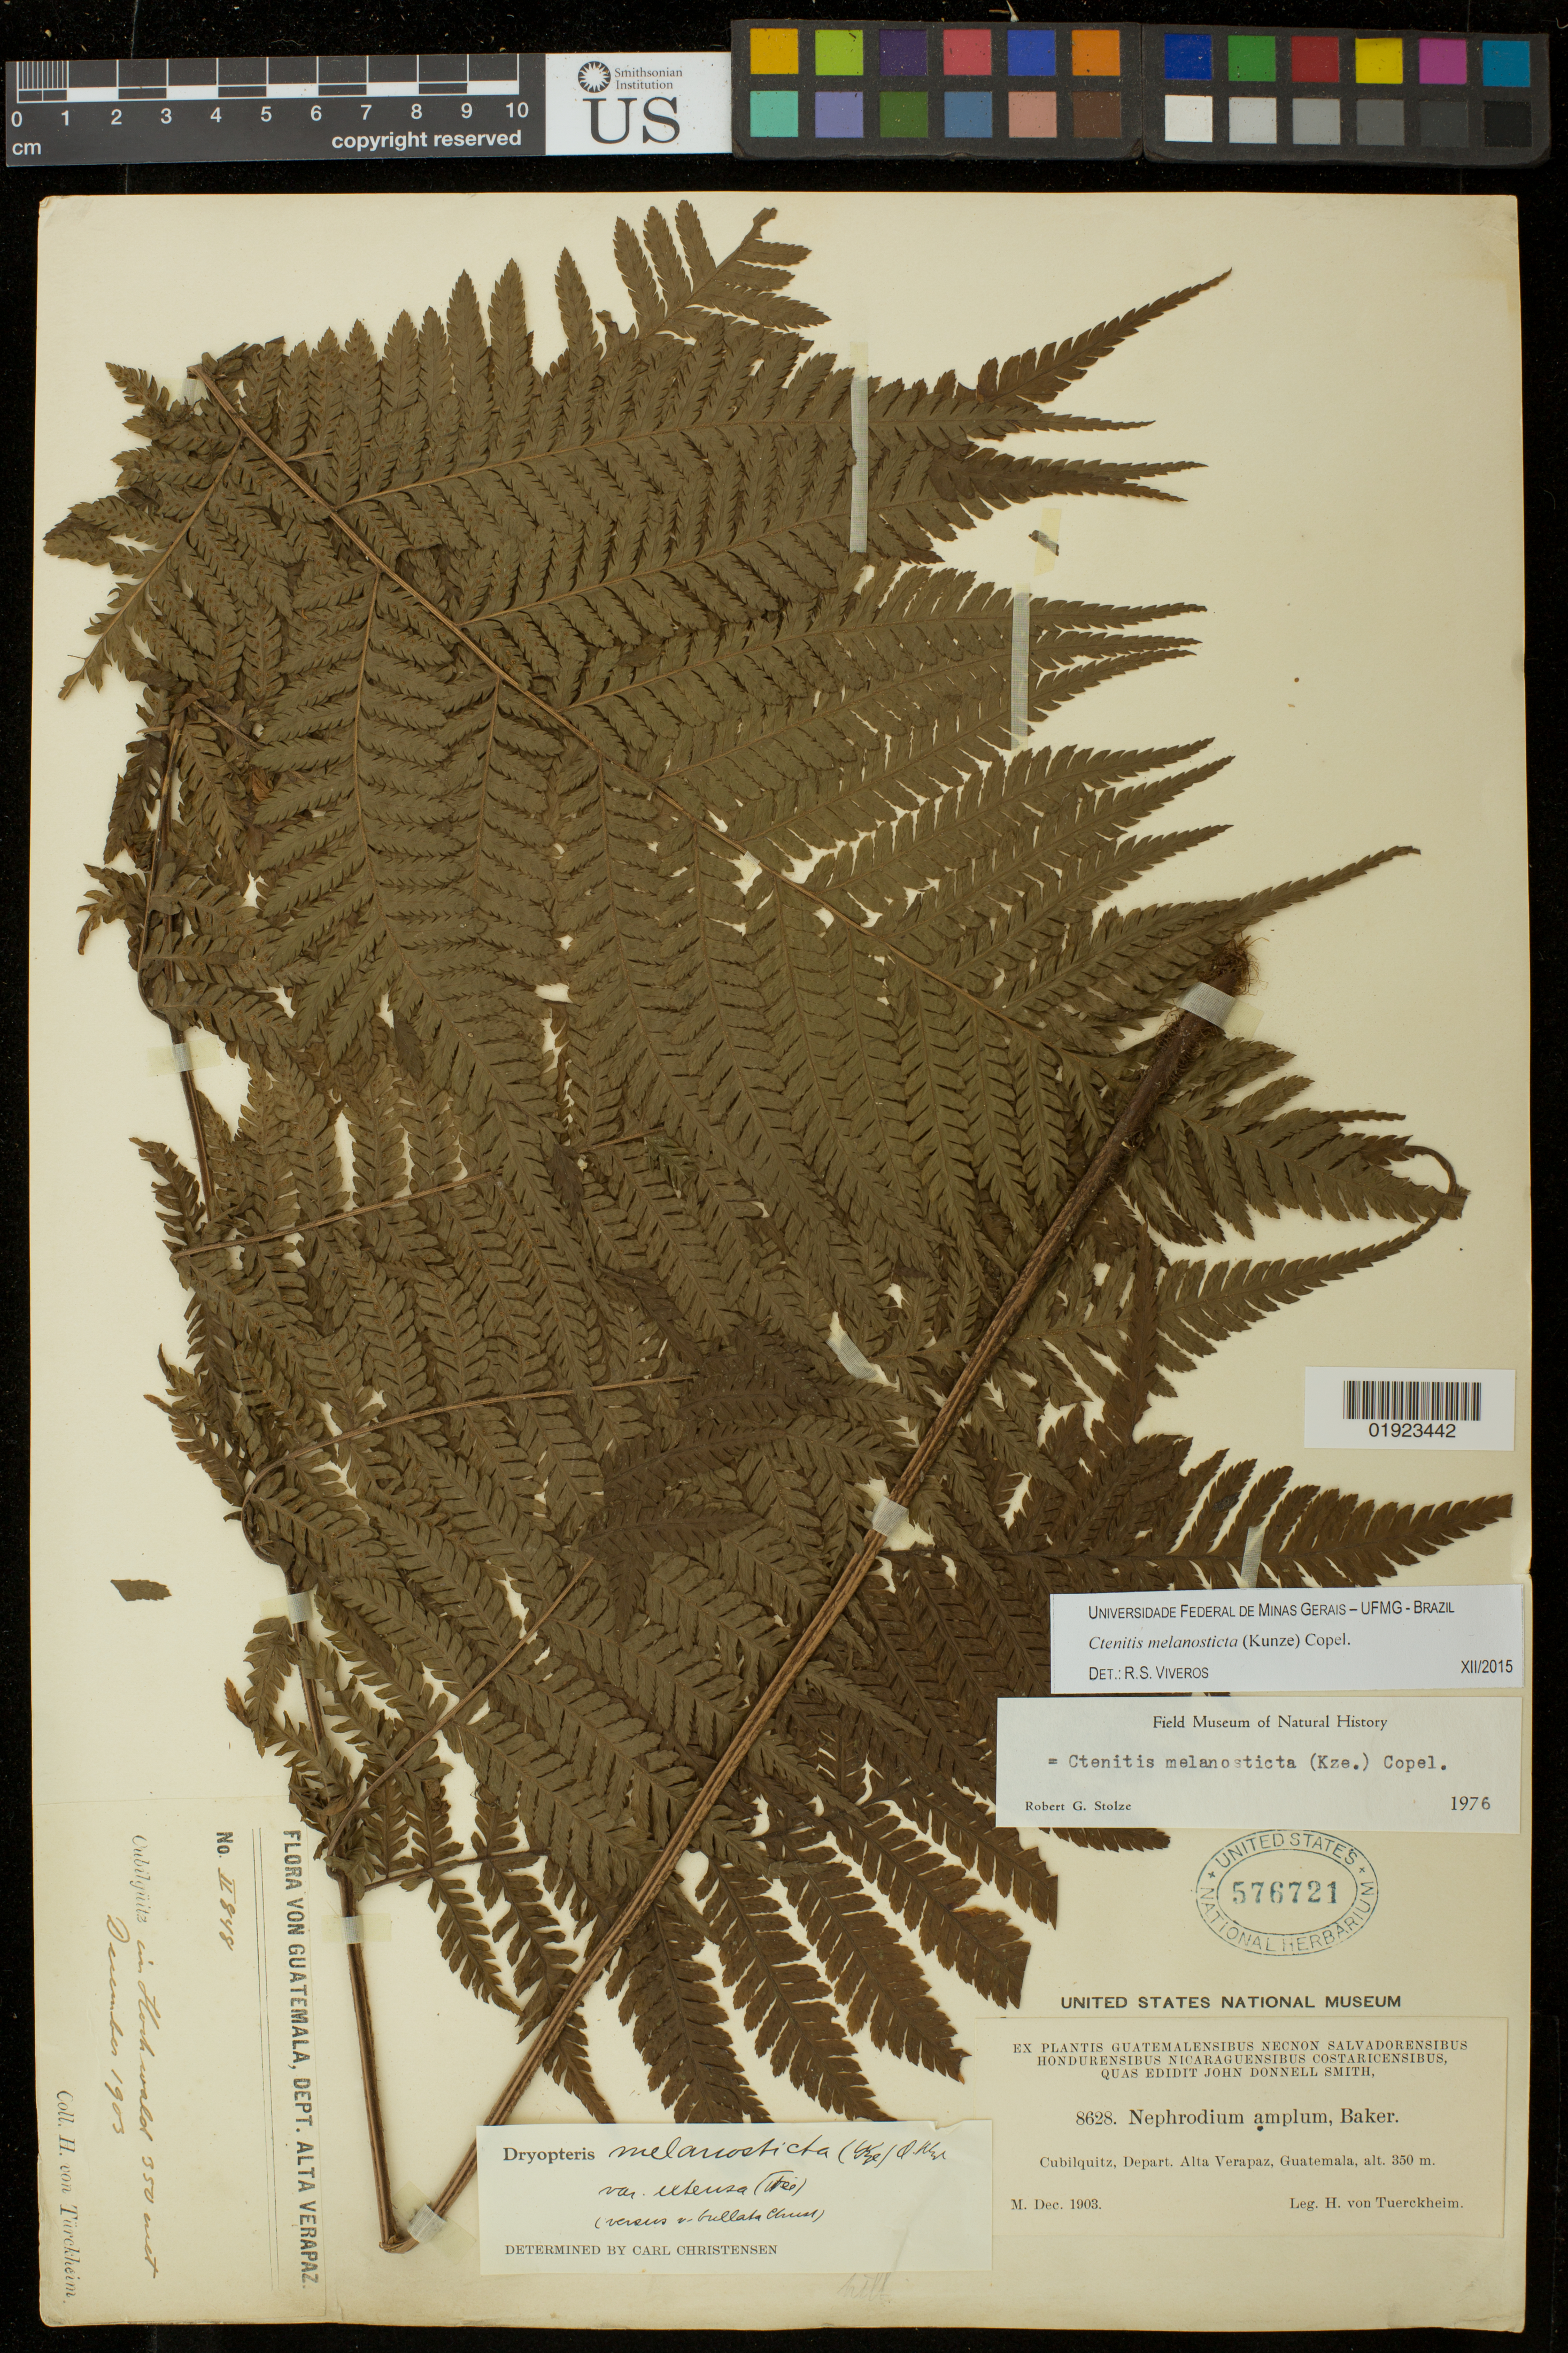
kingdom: Plantae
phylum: Tracheophyta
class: Polypodiopsida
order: Polypodiales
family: Dryopteridaceae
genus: Ctenitis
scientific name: Ctenitis melanosticta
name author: (Kunze) Copel.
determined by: Viveros, R. S.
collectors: H. von Türckheim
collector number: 8628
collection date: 1903-12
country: Guatemala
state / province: Alta Verapaz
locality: Cubilquitz.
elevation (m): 350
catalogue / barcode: US 576721